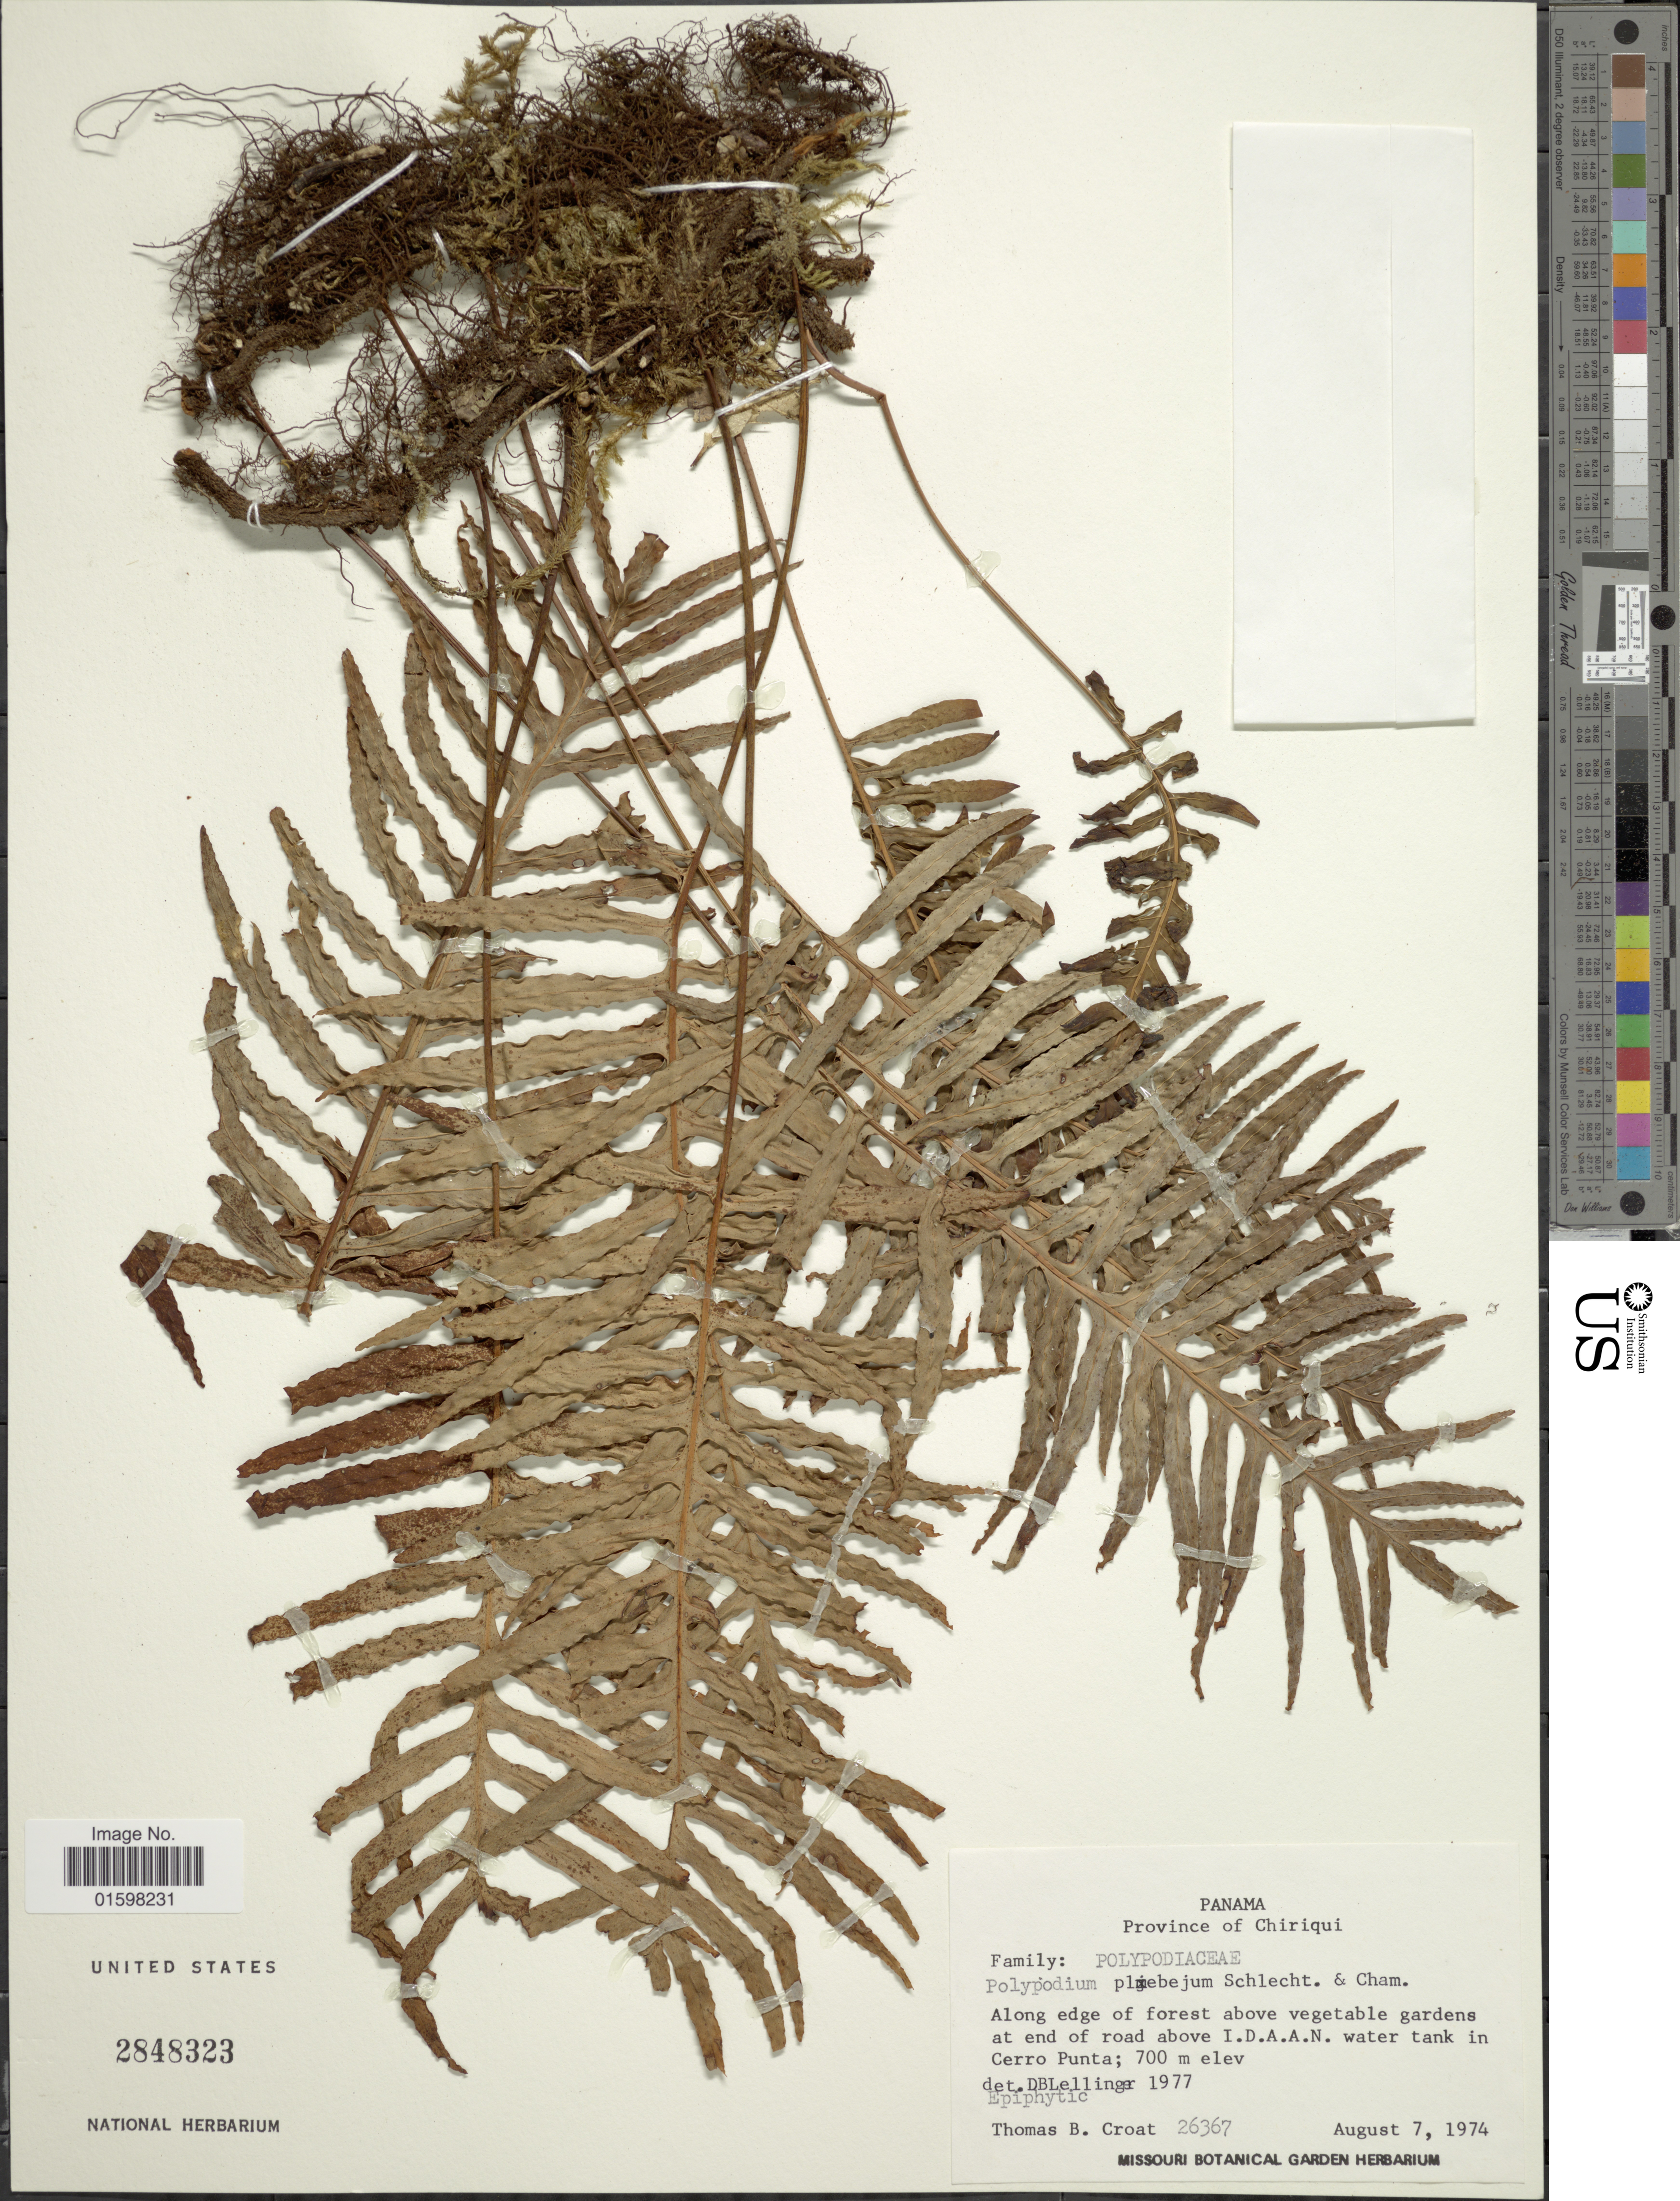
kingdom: Plantae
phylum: Tracheophyta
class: Polypodiopsida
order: Polypodiales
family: Polypodiaceae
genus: Pleopeltis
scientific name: Pleopeltis plebeia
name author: (Schltdl. ex Cham.) A.R. Sm. & Tejero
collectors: T. B. Croat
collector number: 26367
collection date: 1974-08-07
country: Panama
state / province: Chiriqui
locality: Province of Chiriqui. Along edge of forest above vegetable gardens at end of road above I.D.A.A.N. water tank in Cerro Punta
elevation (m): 700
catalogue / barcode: US 2848323